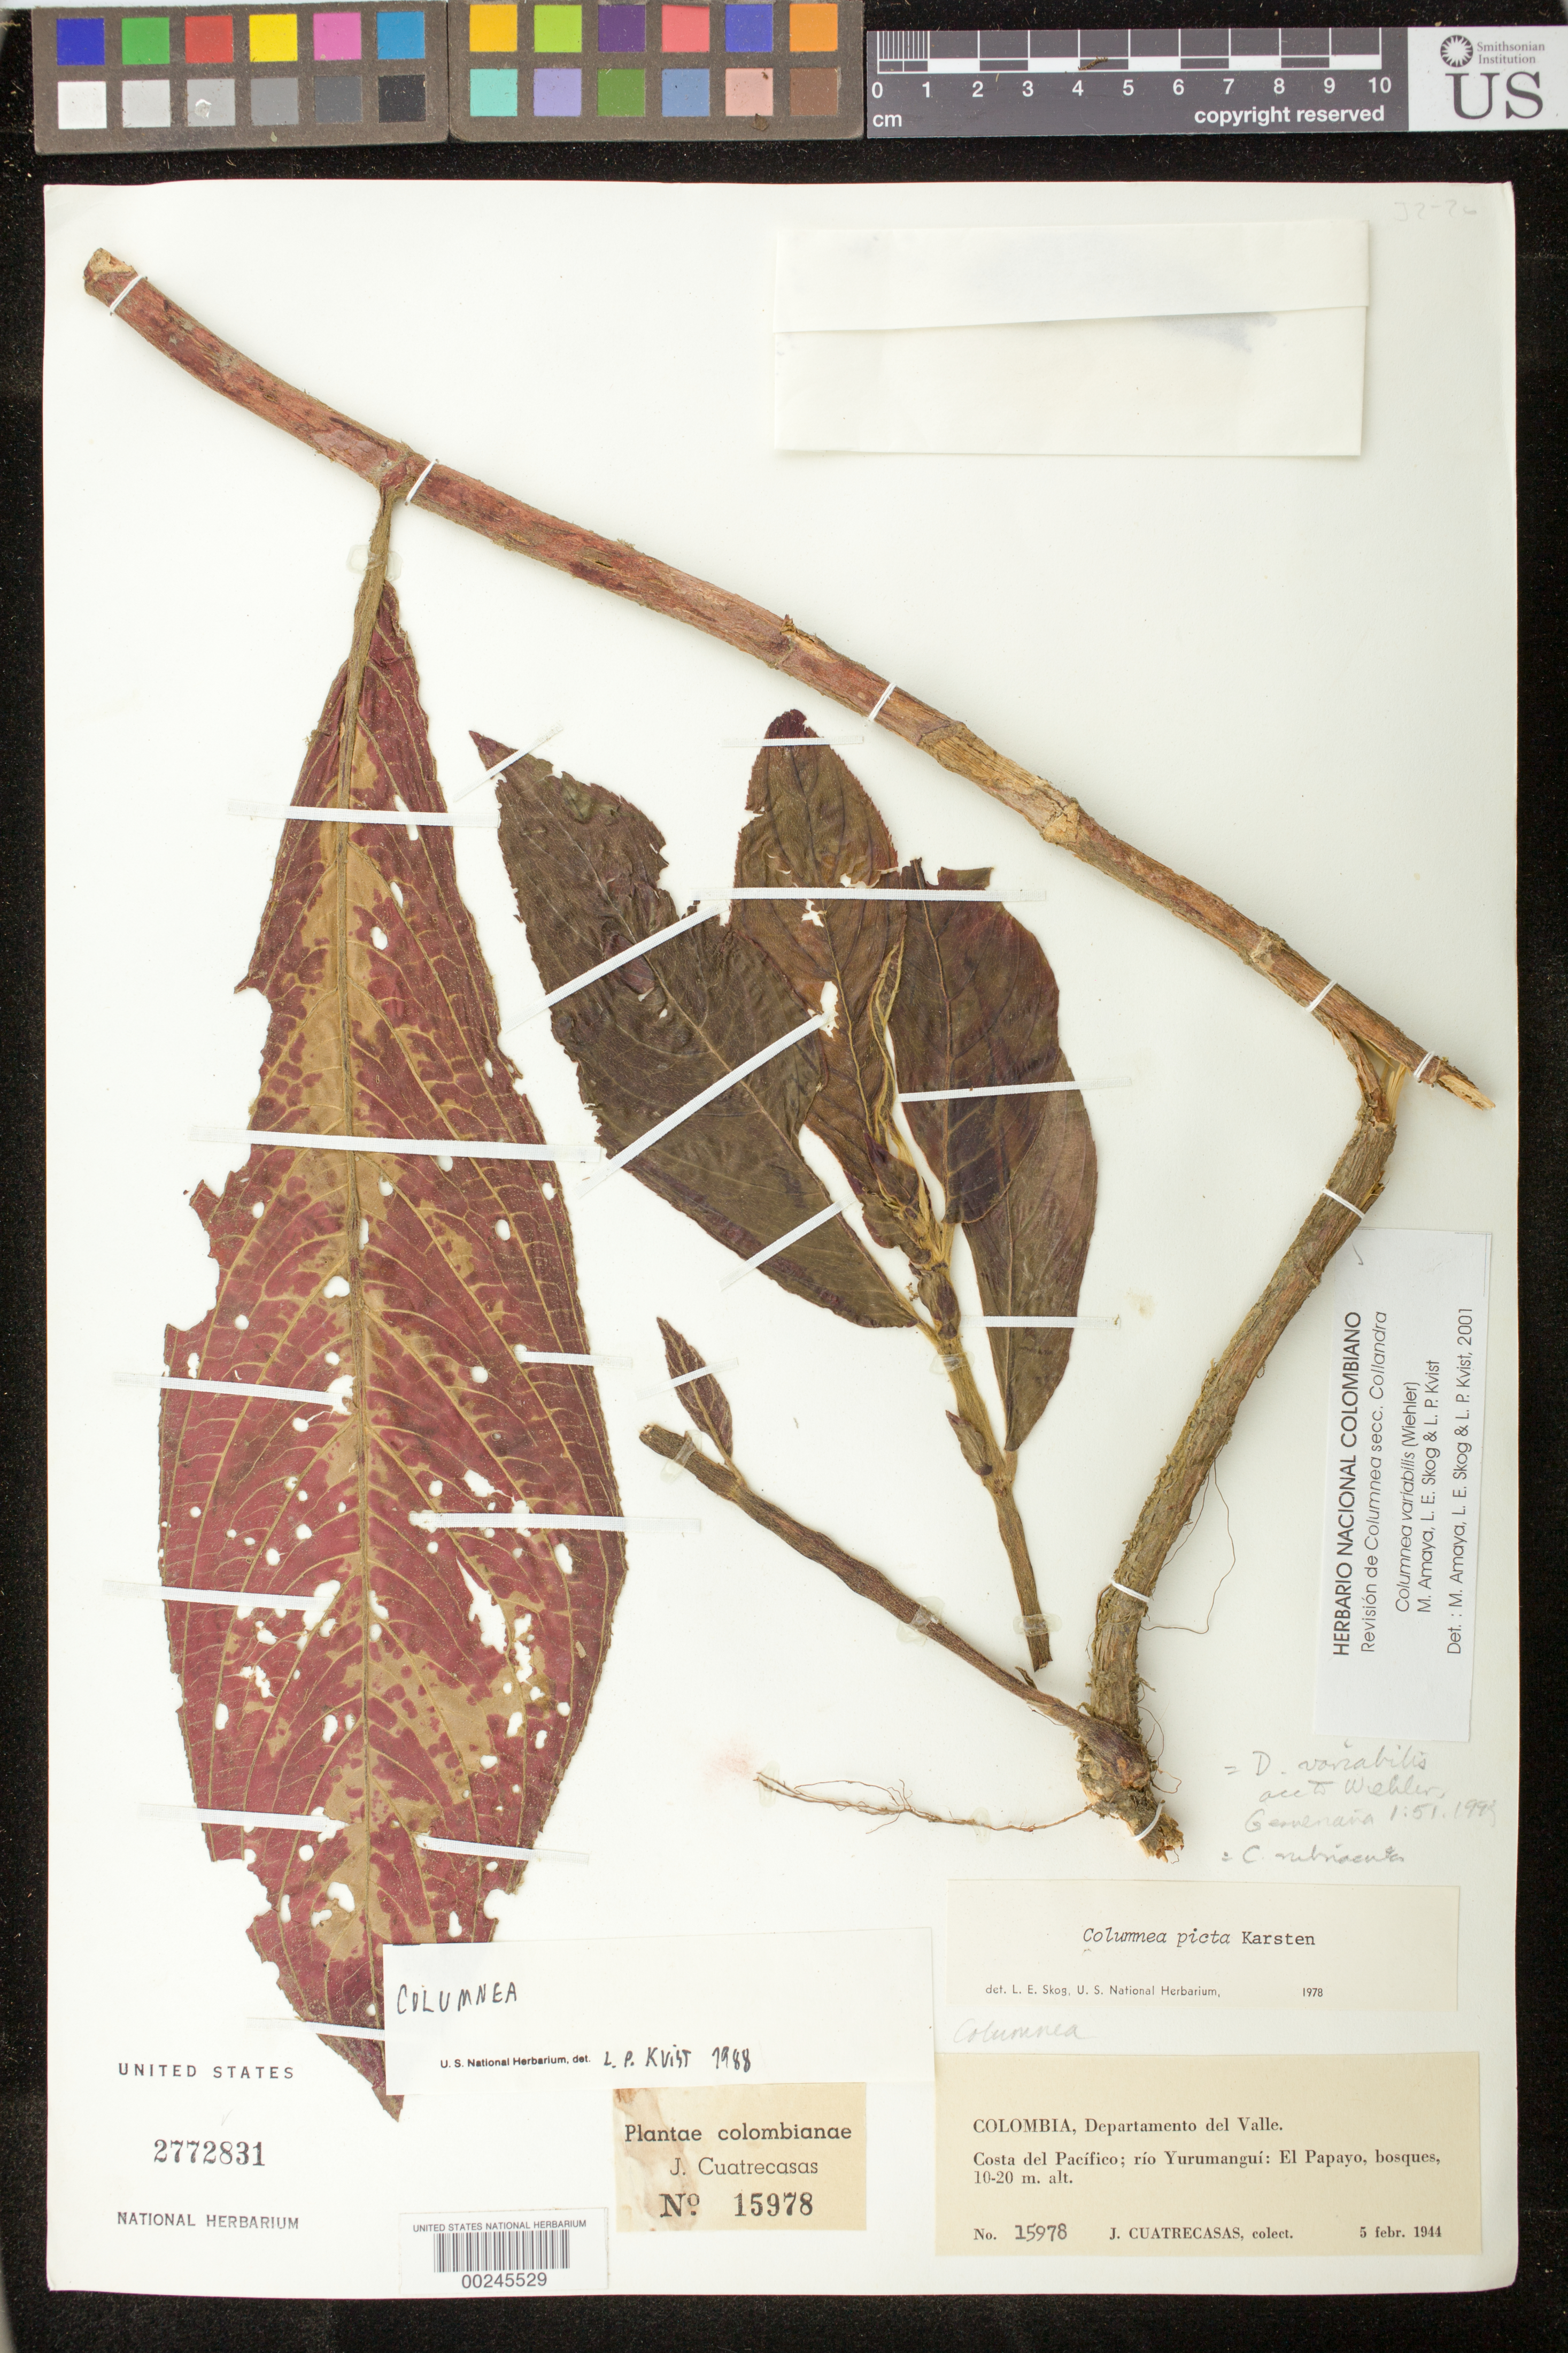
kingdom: Plantae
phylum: Tracheophyta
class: Magnoliopsida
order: Lamiales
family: Gesneriaceae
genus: Columnea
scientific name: Columnea rubriacuta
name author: (Wiehler) L.P. Kvist & L.E. Skog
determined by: Skog, Laurence E.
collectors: J. Cuatrecasas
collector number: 15978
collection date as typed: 05 Feb 1944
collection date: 1944-02-05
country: Colombia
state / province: Valle del Cauca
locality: Costa del Pacífico; río Yurumanguí: El Papayo [F sheet: Veneral]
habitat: Bosques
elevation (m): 10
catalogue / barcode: US 2772831